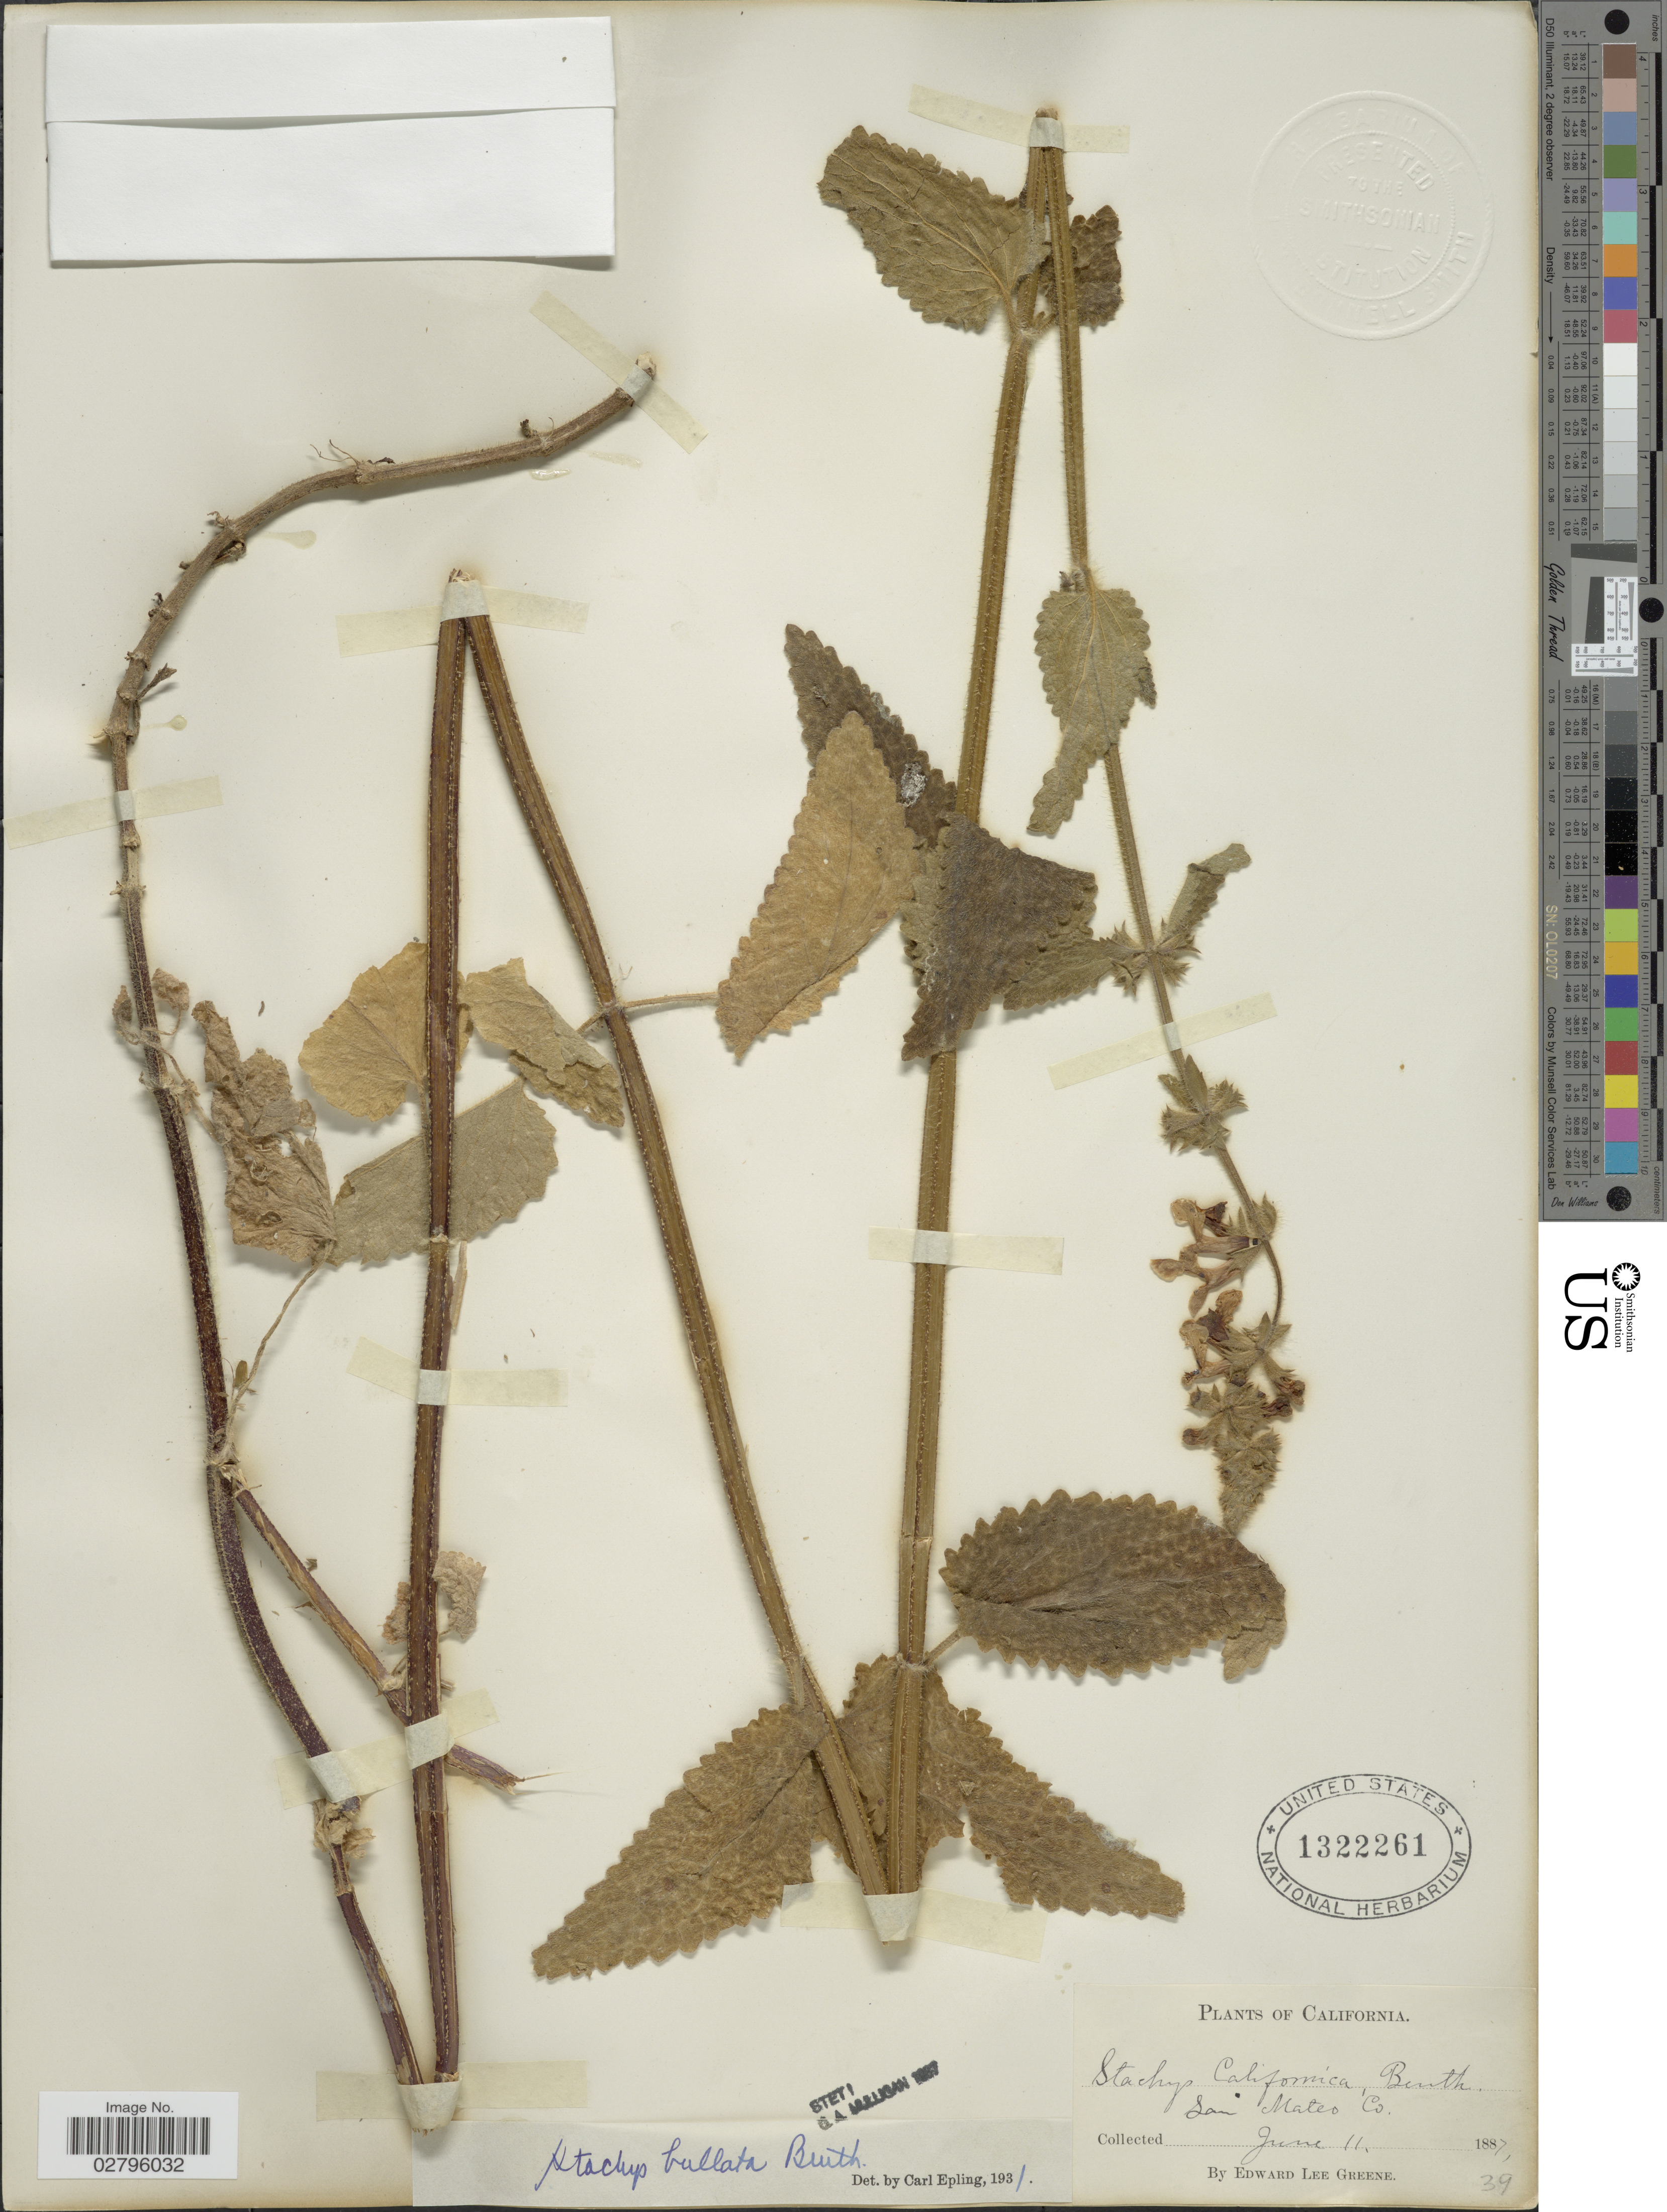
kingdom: Plantae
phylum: Tracheophyta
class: Magnoliopsida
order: Lamiales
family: Lamiaceae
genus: Stachys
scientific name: Stachys bullata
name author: Benth.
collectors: E. L. Greene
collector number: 39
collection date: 1887-06-11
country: United States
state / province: California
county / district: San Mateo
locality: San Mateo Co.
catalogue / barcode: US 1322261